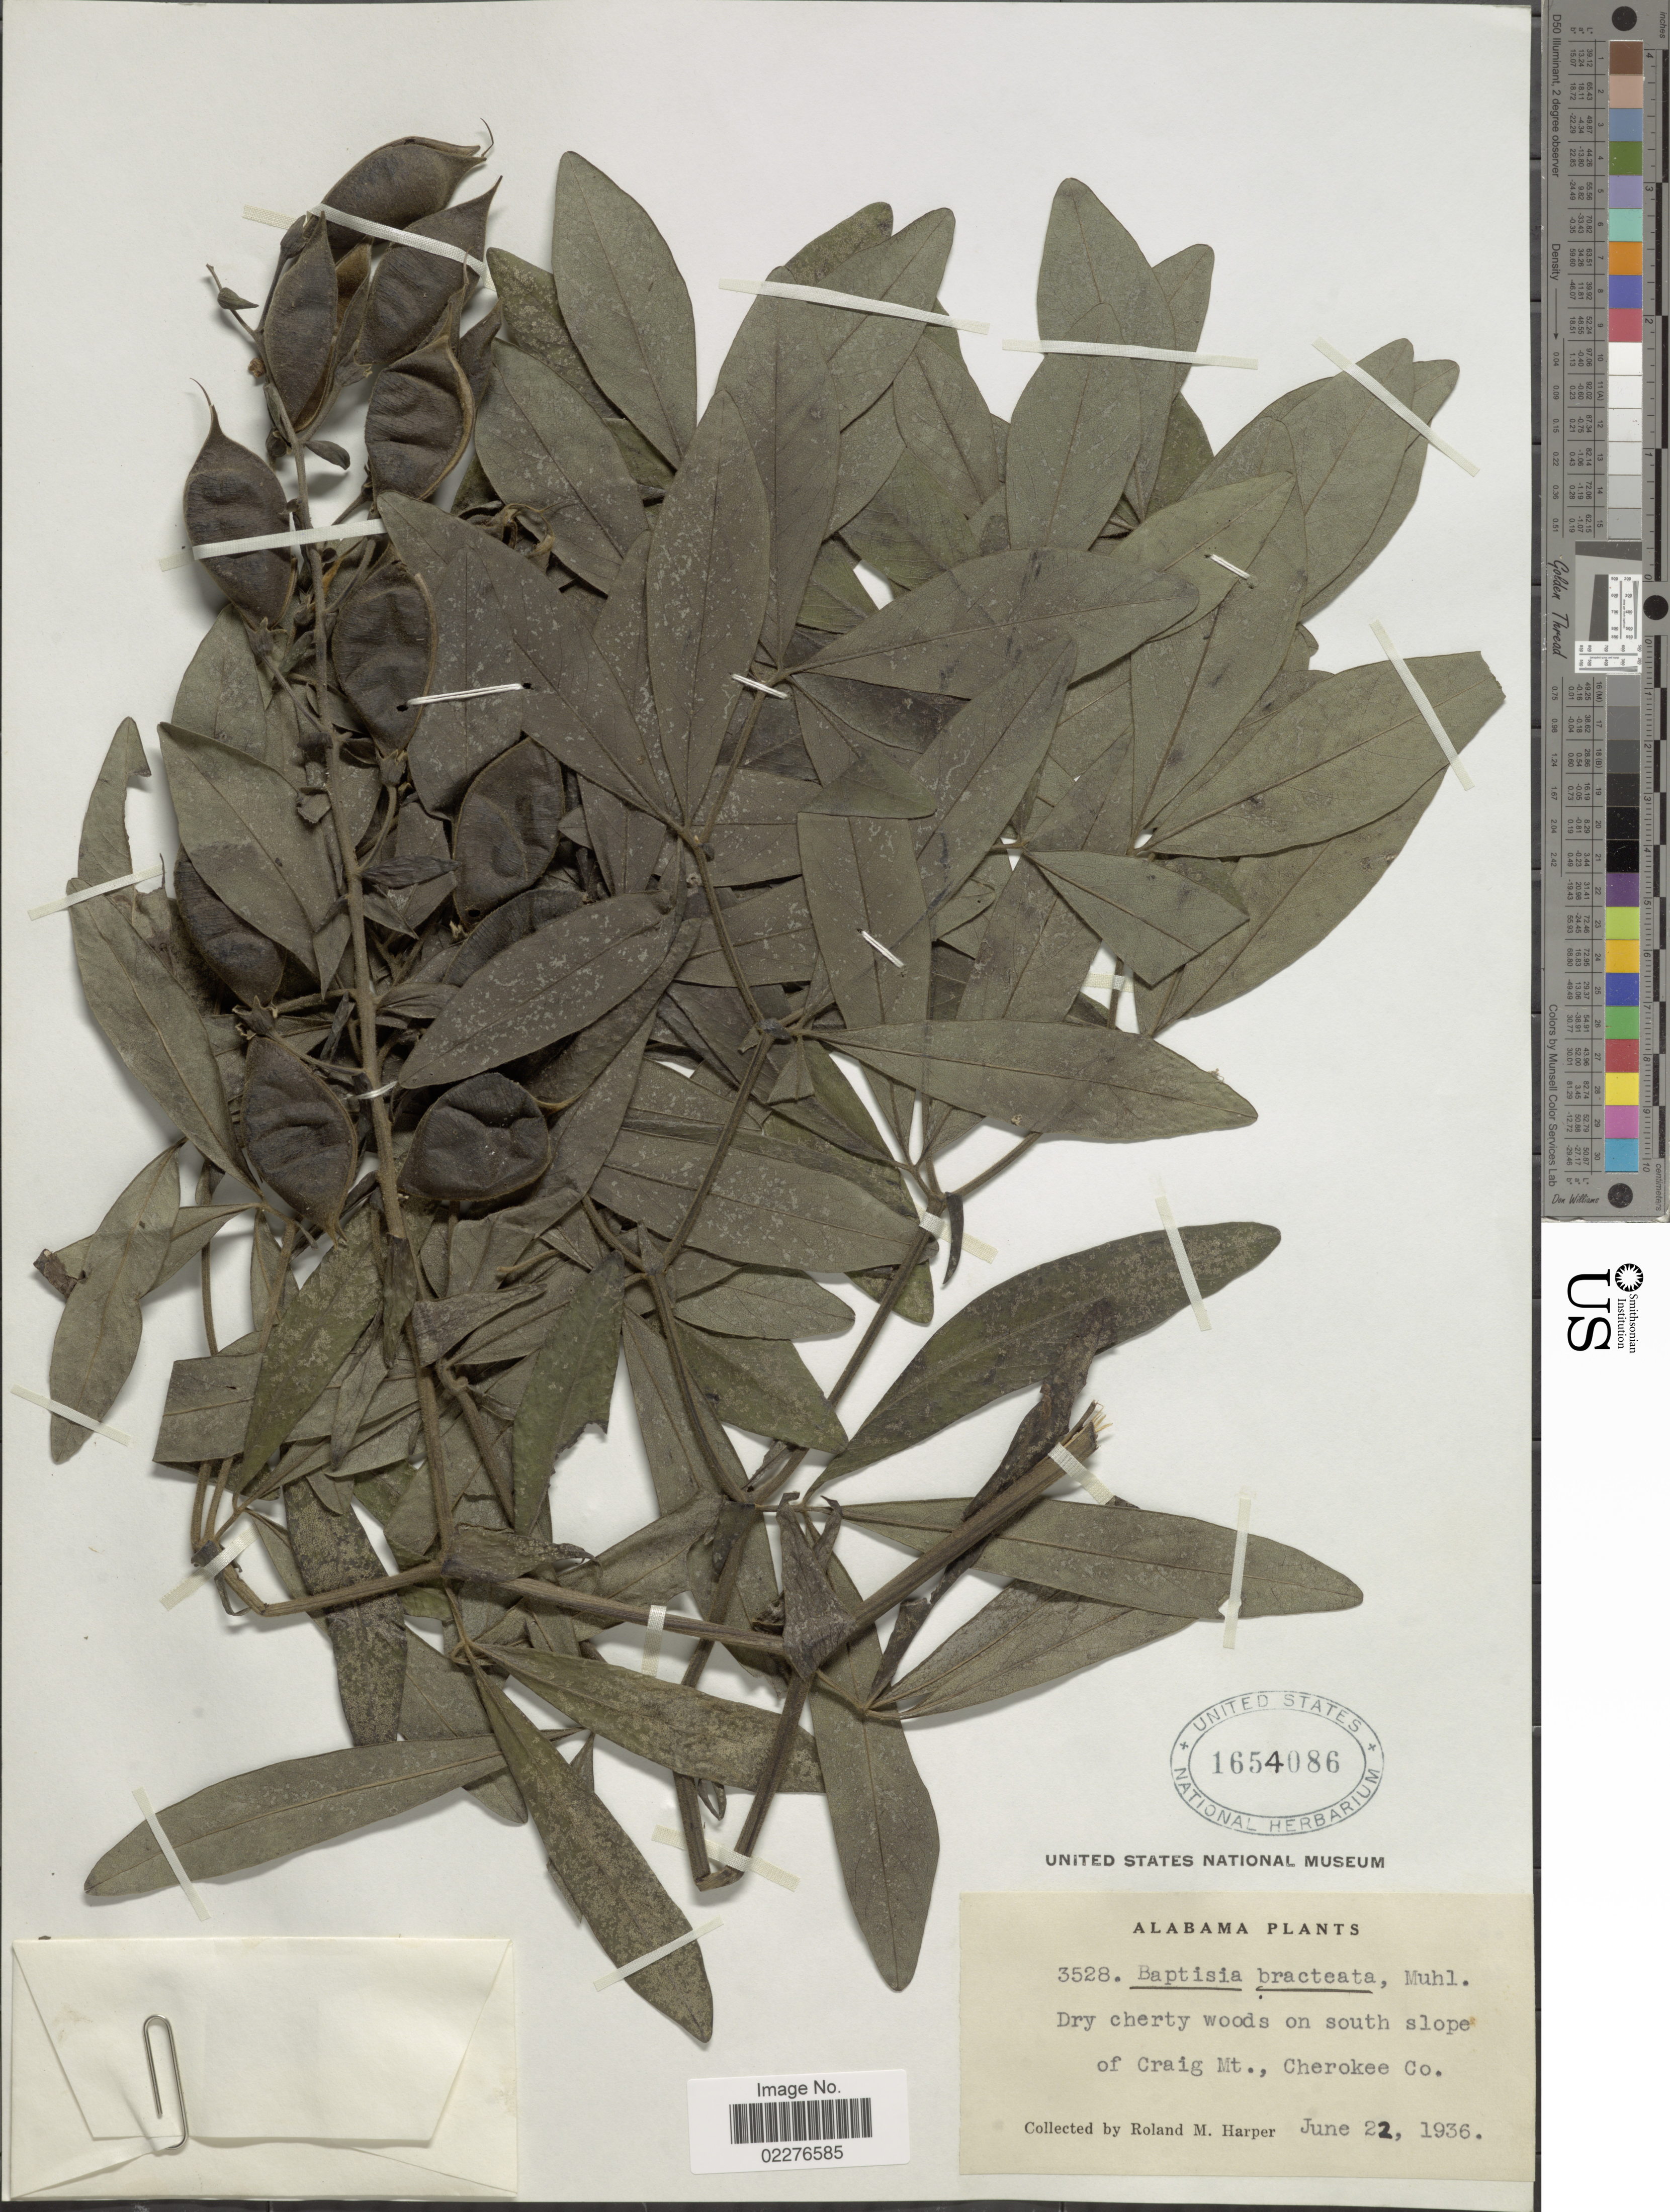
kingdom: Plantae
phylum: Tracheophyta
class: Magnoliopsida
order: Fabales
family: Fabaceae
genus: Baptisia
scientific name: Baptisia bracteata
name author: Muhl. ex Elliot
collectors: R. M. Harper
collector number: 3528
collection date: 1936-06-22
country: United States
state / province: Alabama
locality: Dry cherty woods on south slope of Craig Mt., Cherokee Co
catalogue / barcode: US 1654086